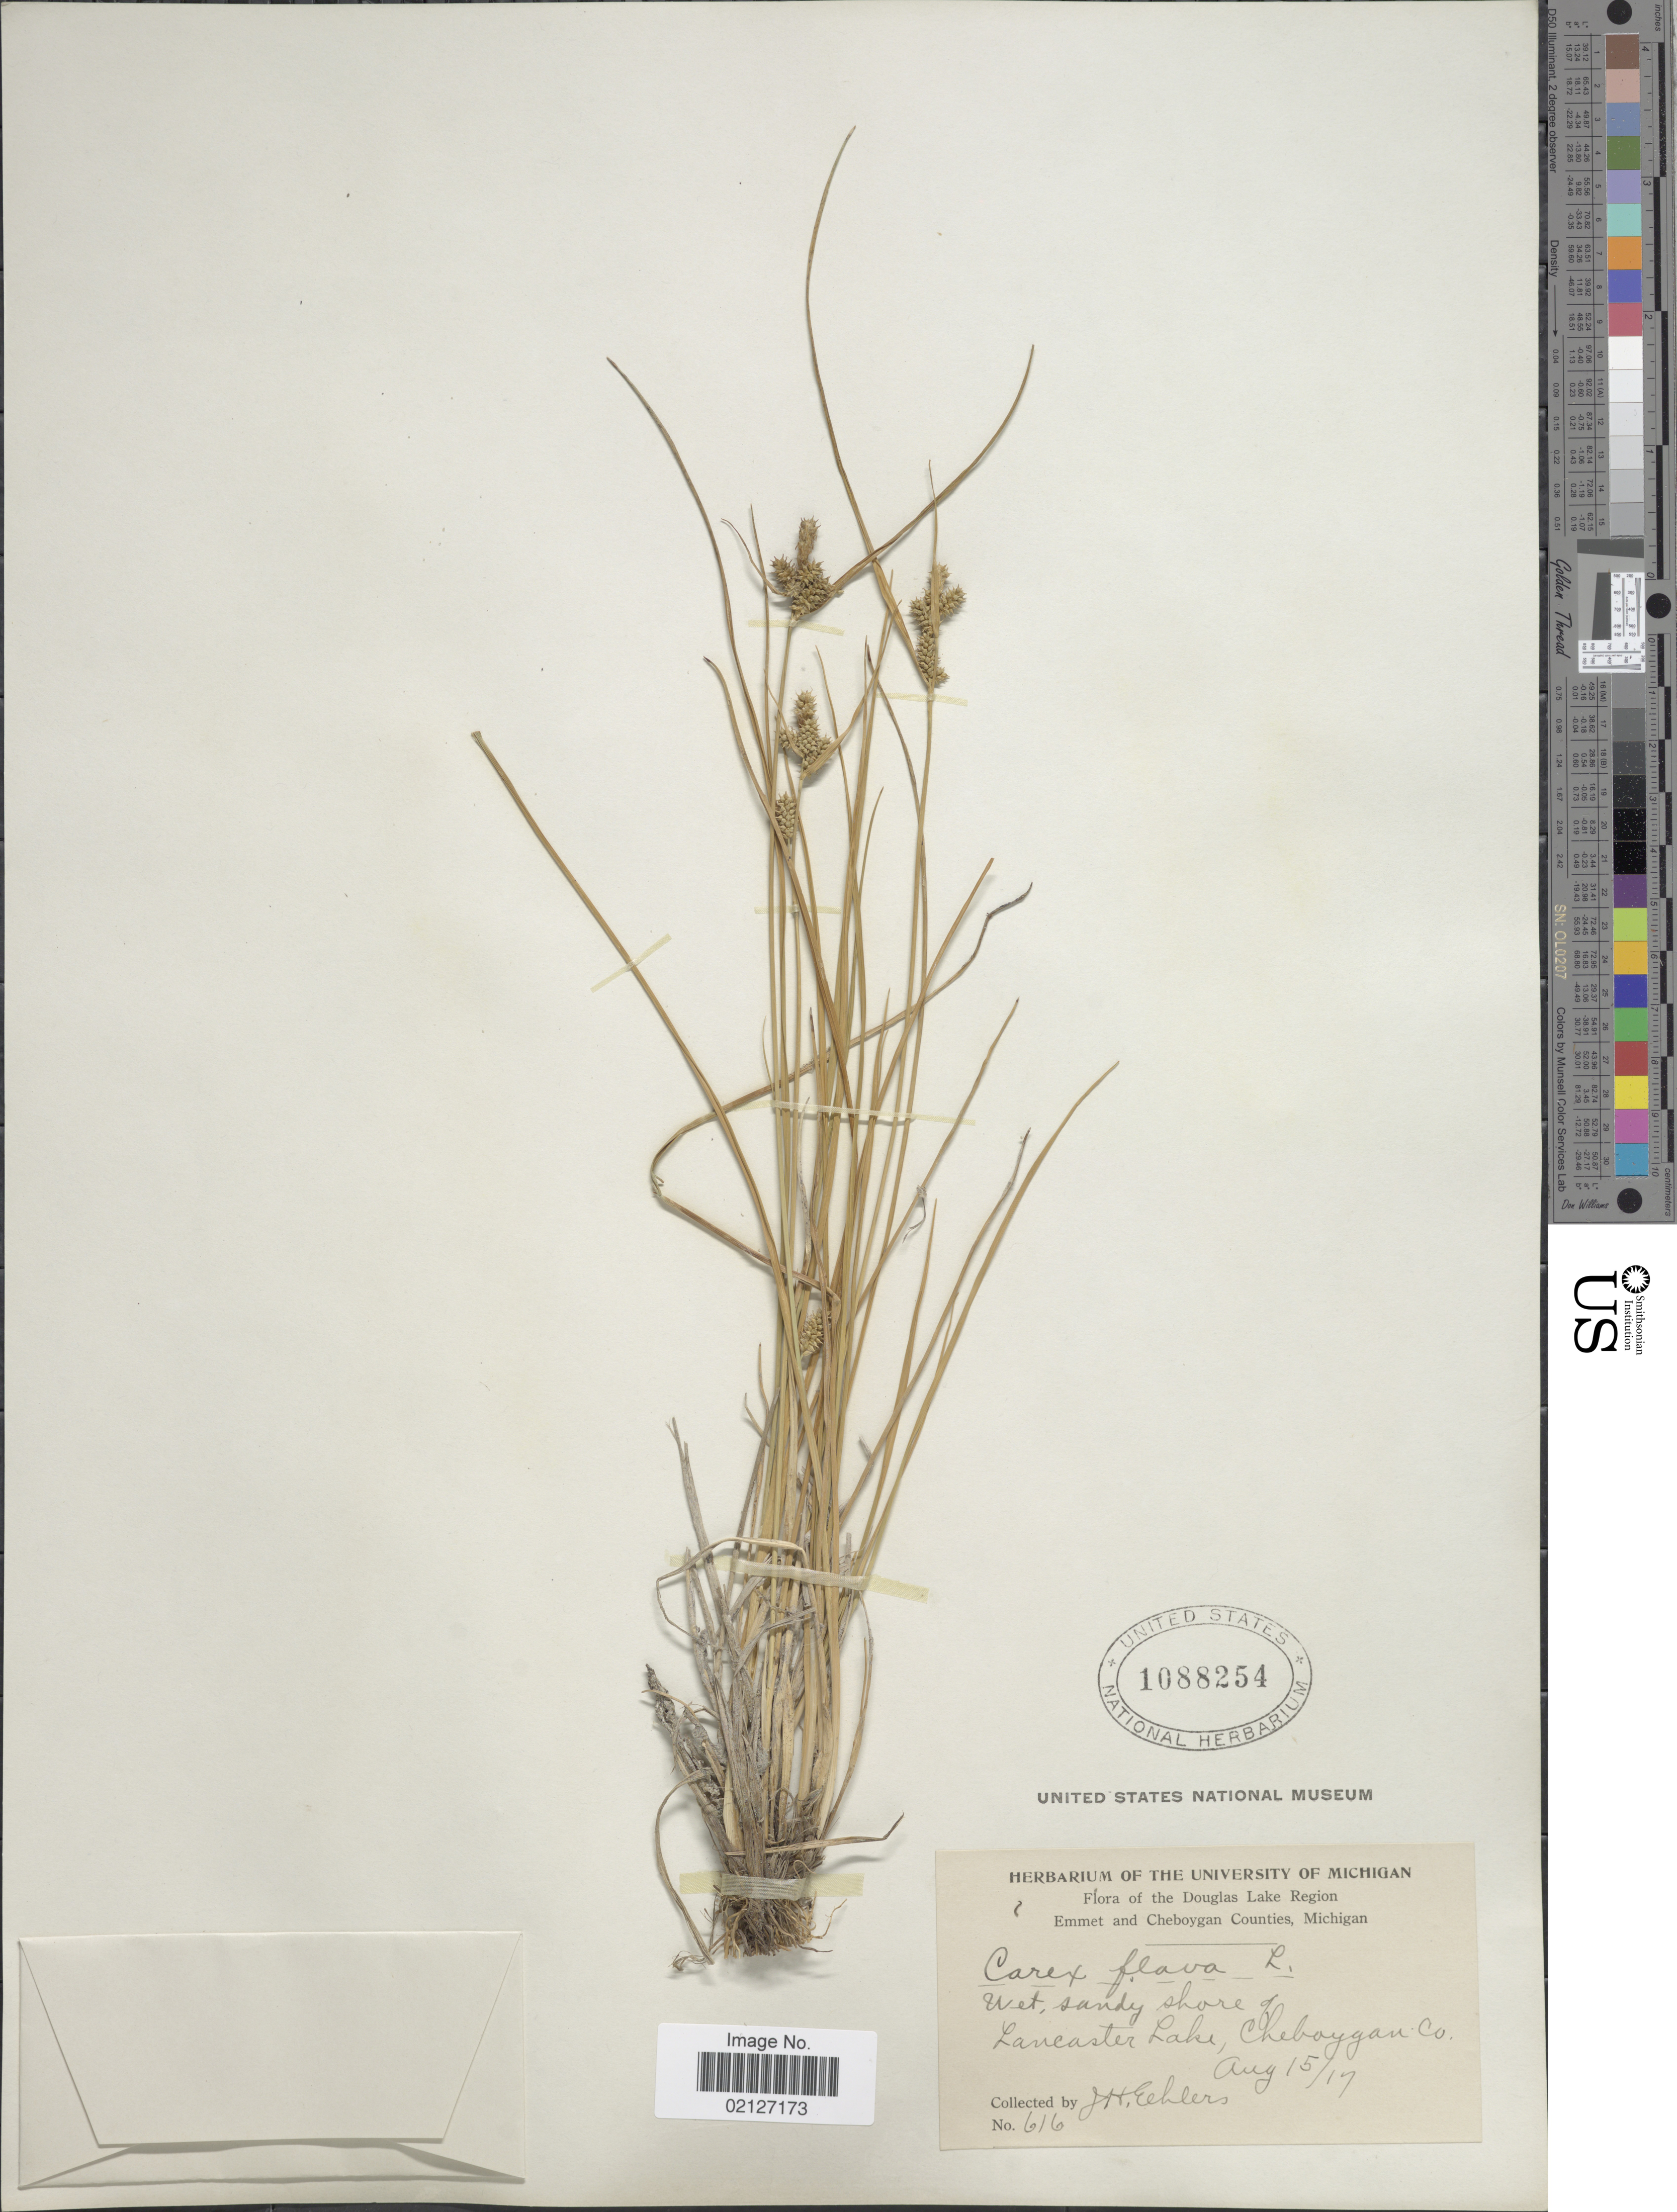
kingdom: Plantae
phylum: Tracheophyta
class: Liliopsida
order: Poales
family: Cyperaceae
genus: Carex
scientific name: Carex oederi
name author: Retz.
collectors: J. H. Ehlers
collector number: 616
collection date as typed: Transcribed d/m/y: 15/8/17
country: United States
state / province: Michigan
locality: Douglas Lake Region Emmet and Cheboygan Counties, wet, sandy shore of Lancaster Lake, Cheboygan Co.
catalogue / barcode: US 1088254